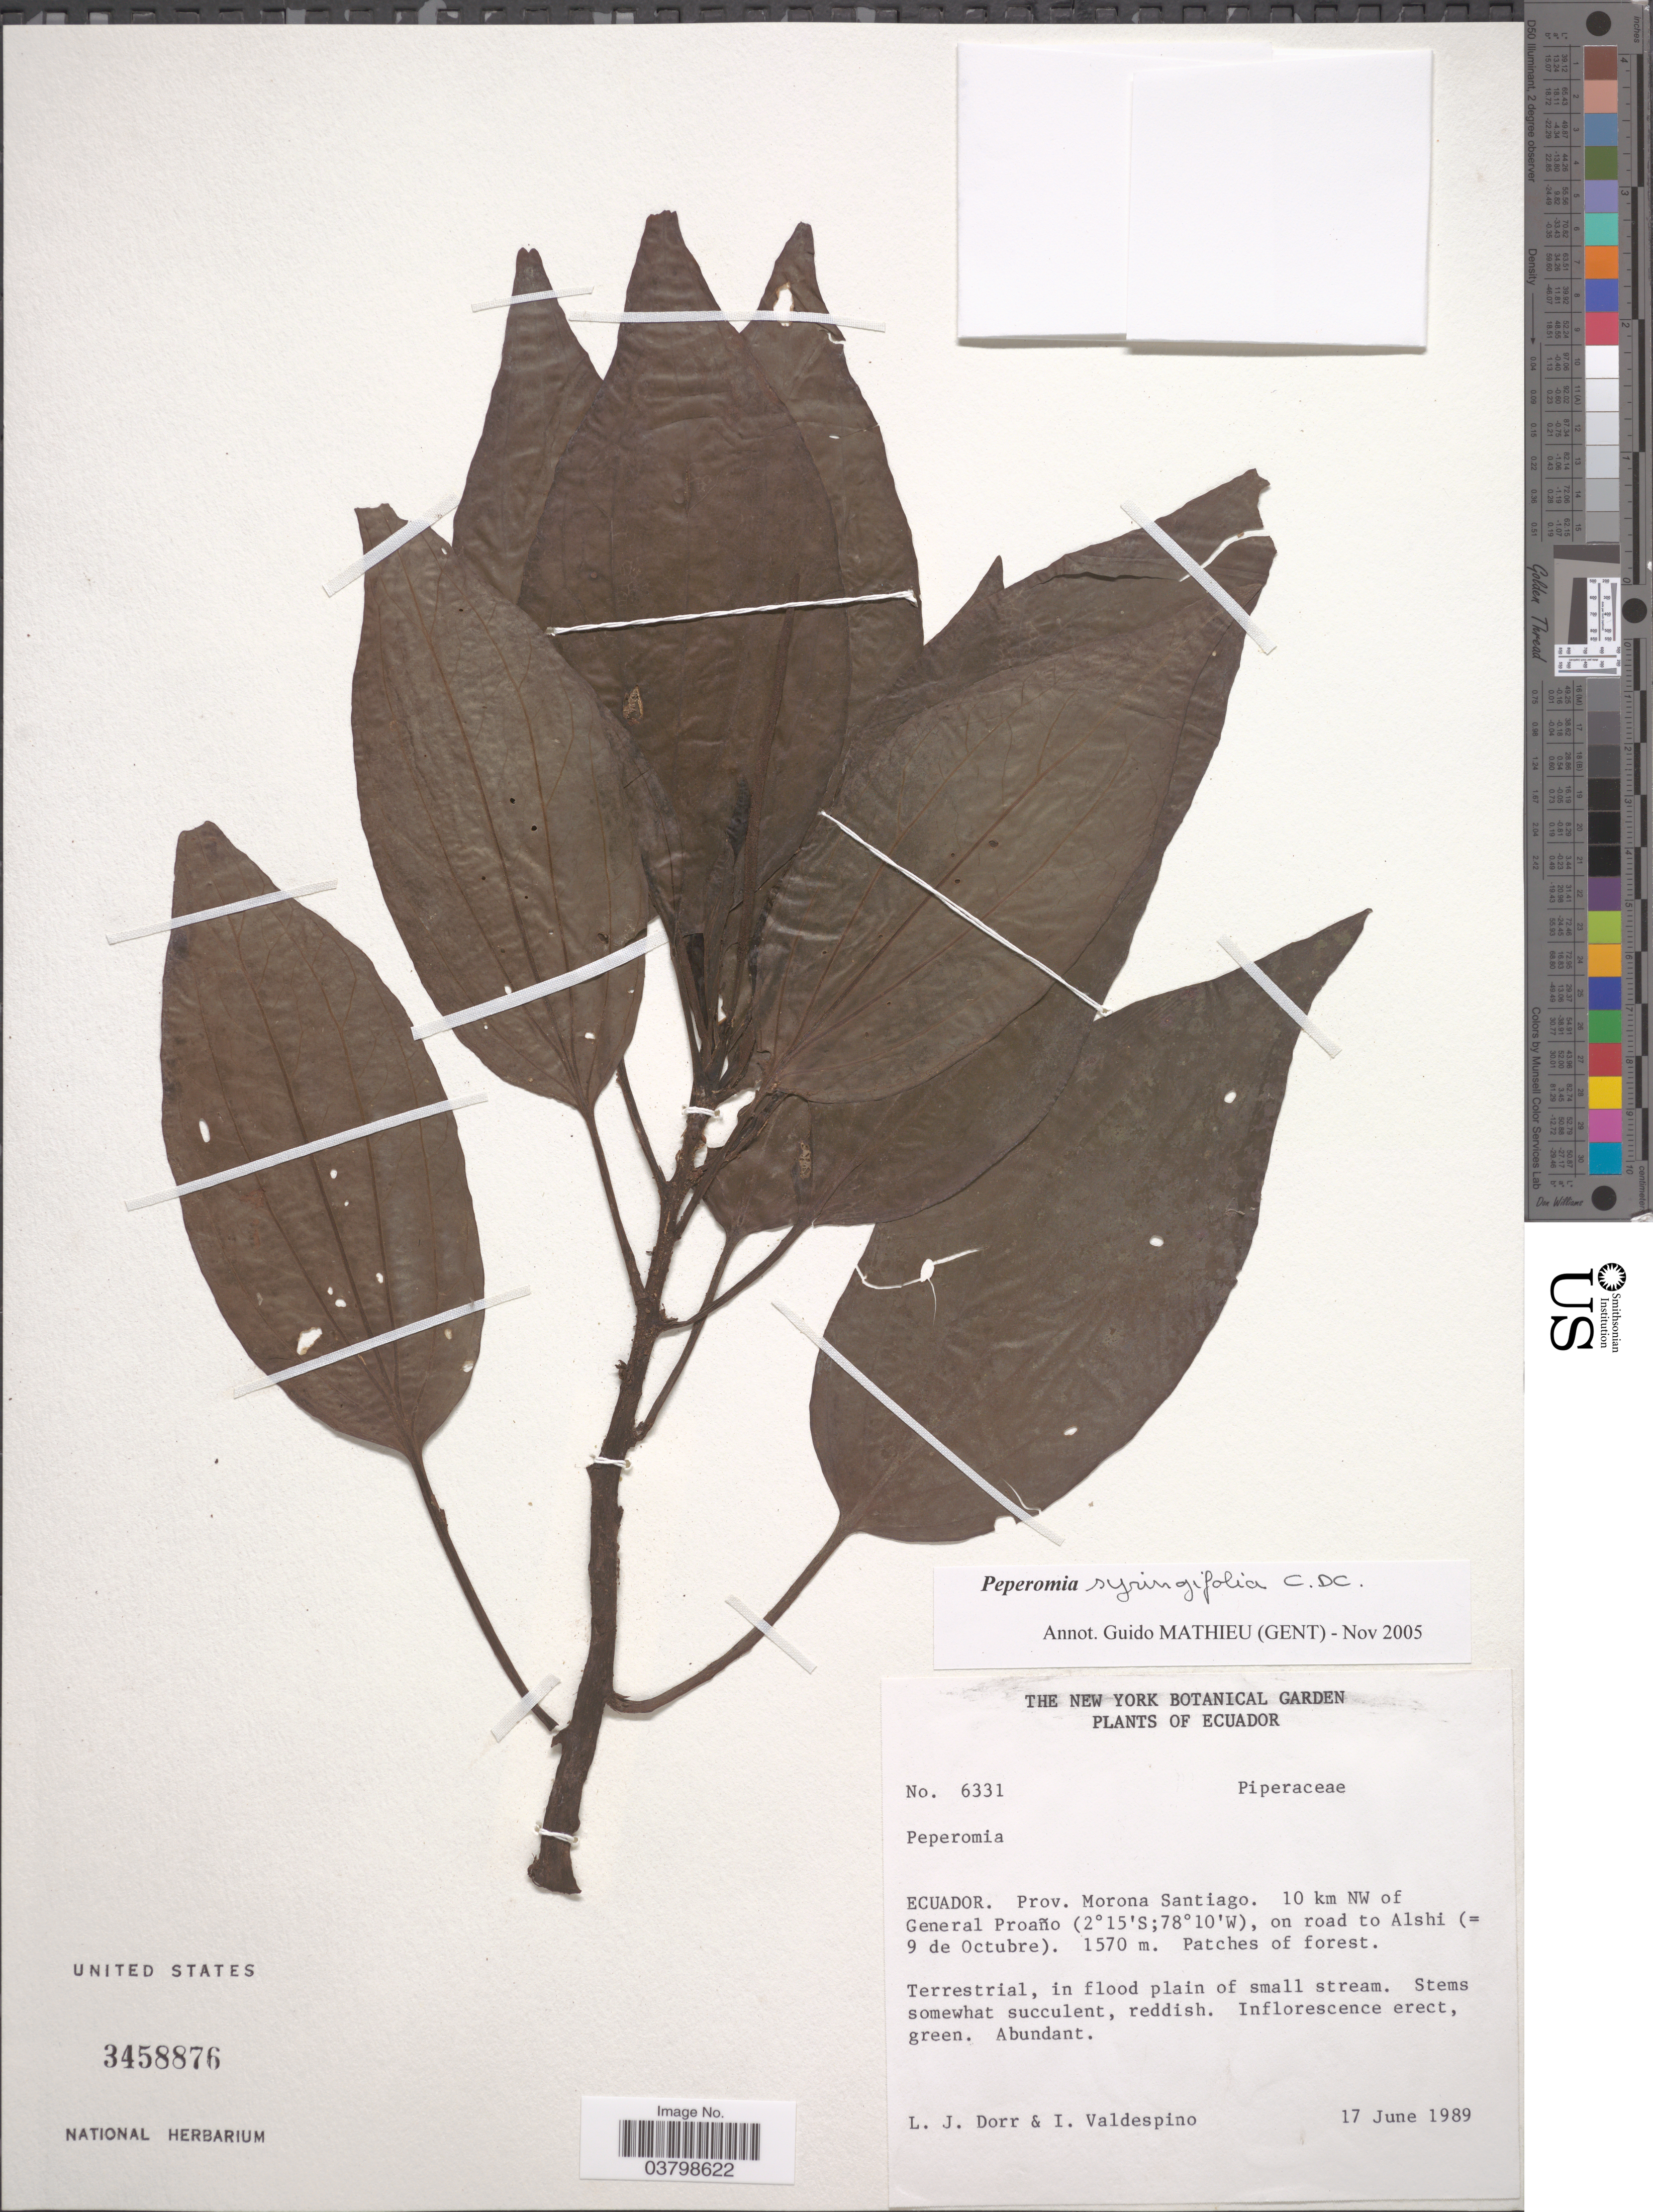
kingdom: Plantae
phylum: Tracheophyta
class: Magnoliopsida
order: Piperales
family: Piperaceae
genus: Peperomia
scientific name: Peperomia sp. nov.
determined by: Jiménez, José Estaban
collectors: L. J. Dorr & I. Valdespino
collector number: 6331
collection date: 1989-06-17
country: Ecuador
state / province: Morona-Santiago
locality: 10 km NW of General Proaño, on road to Alshi.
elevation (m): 1570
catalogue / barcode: US 3458876